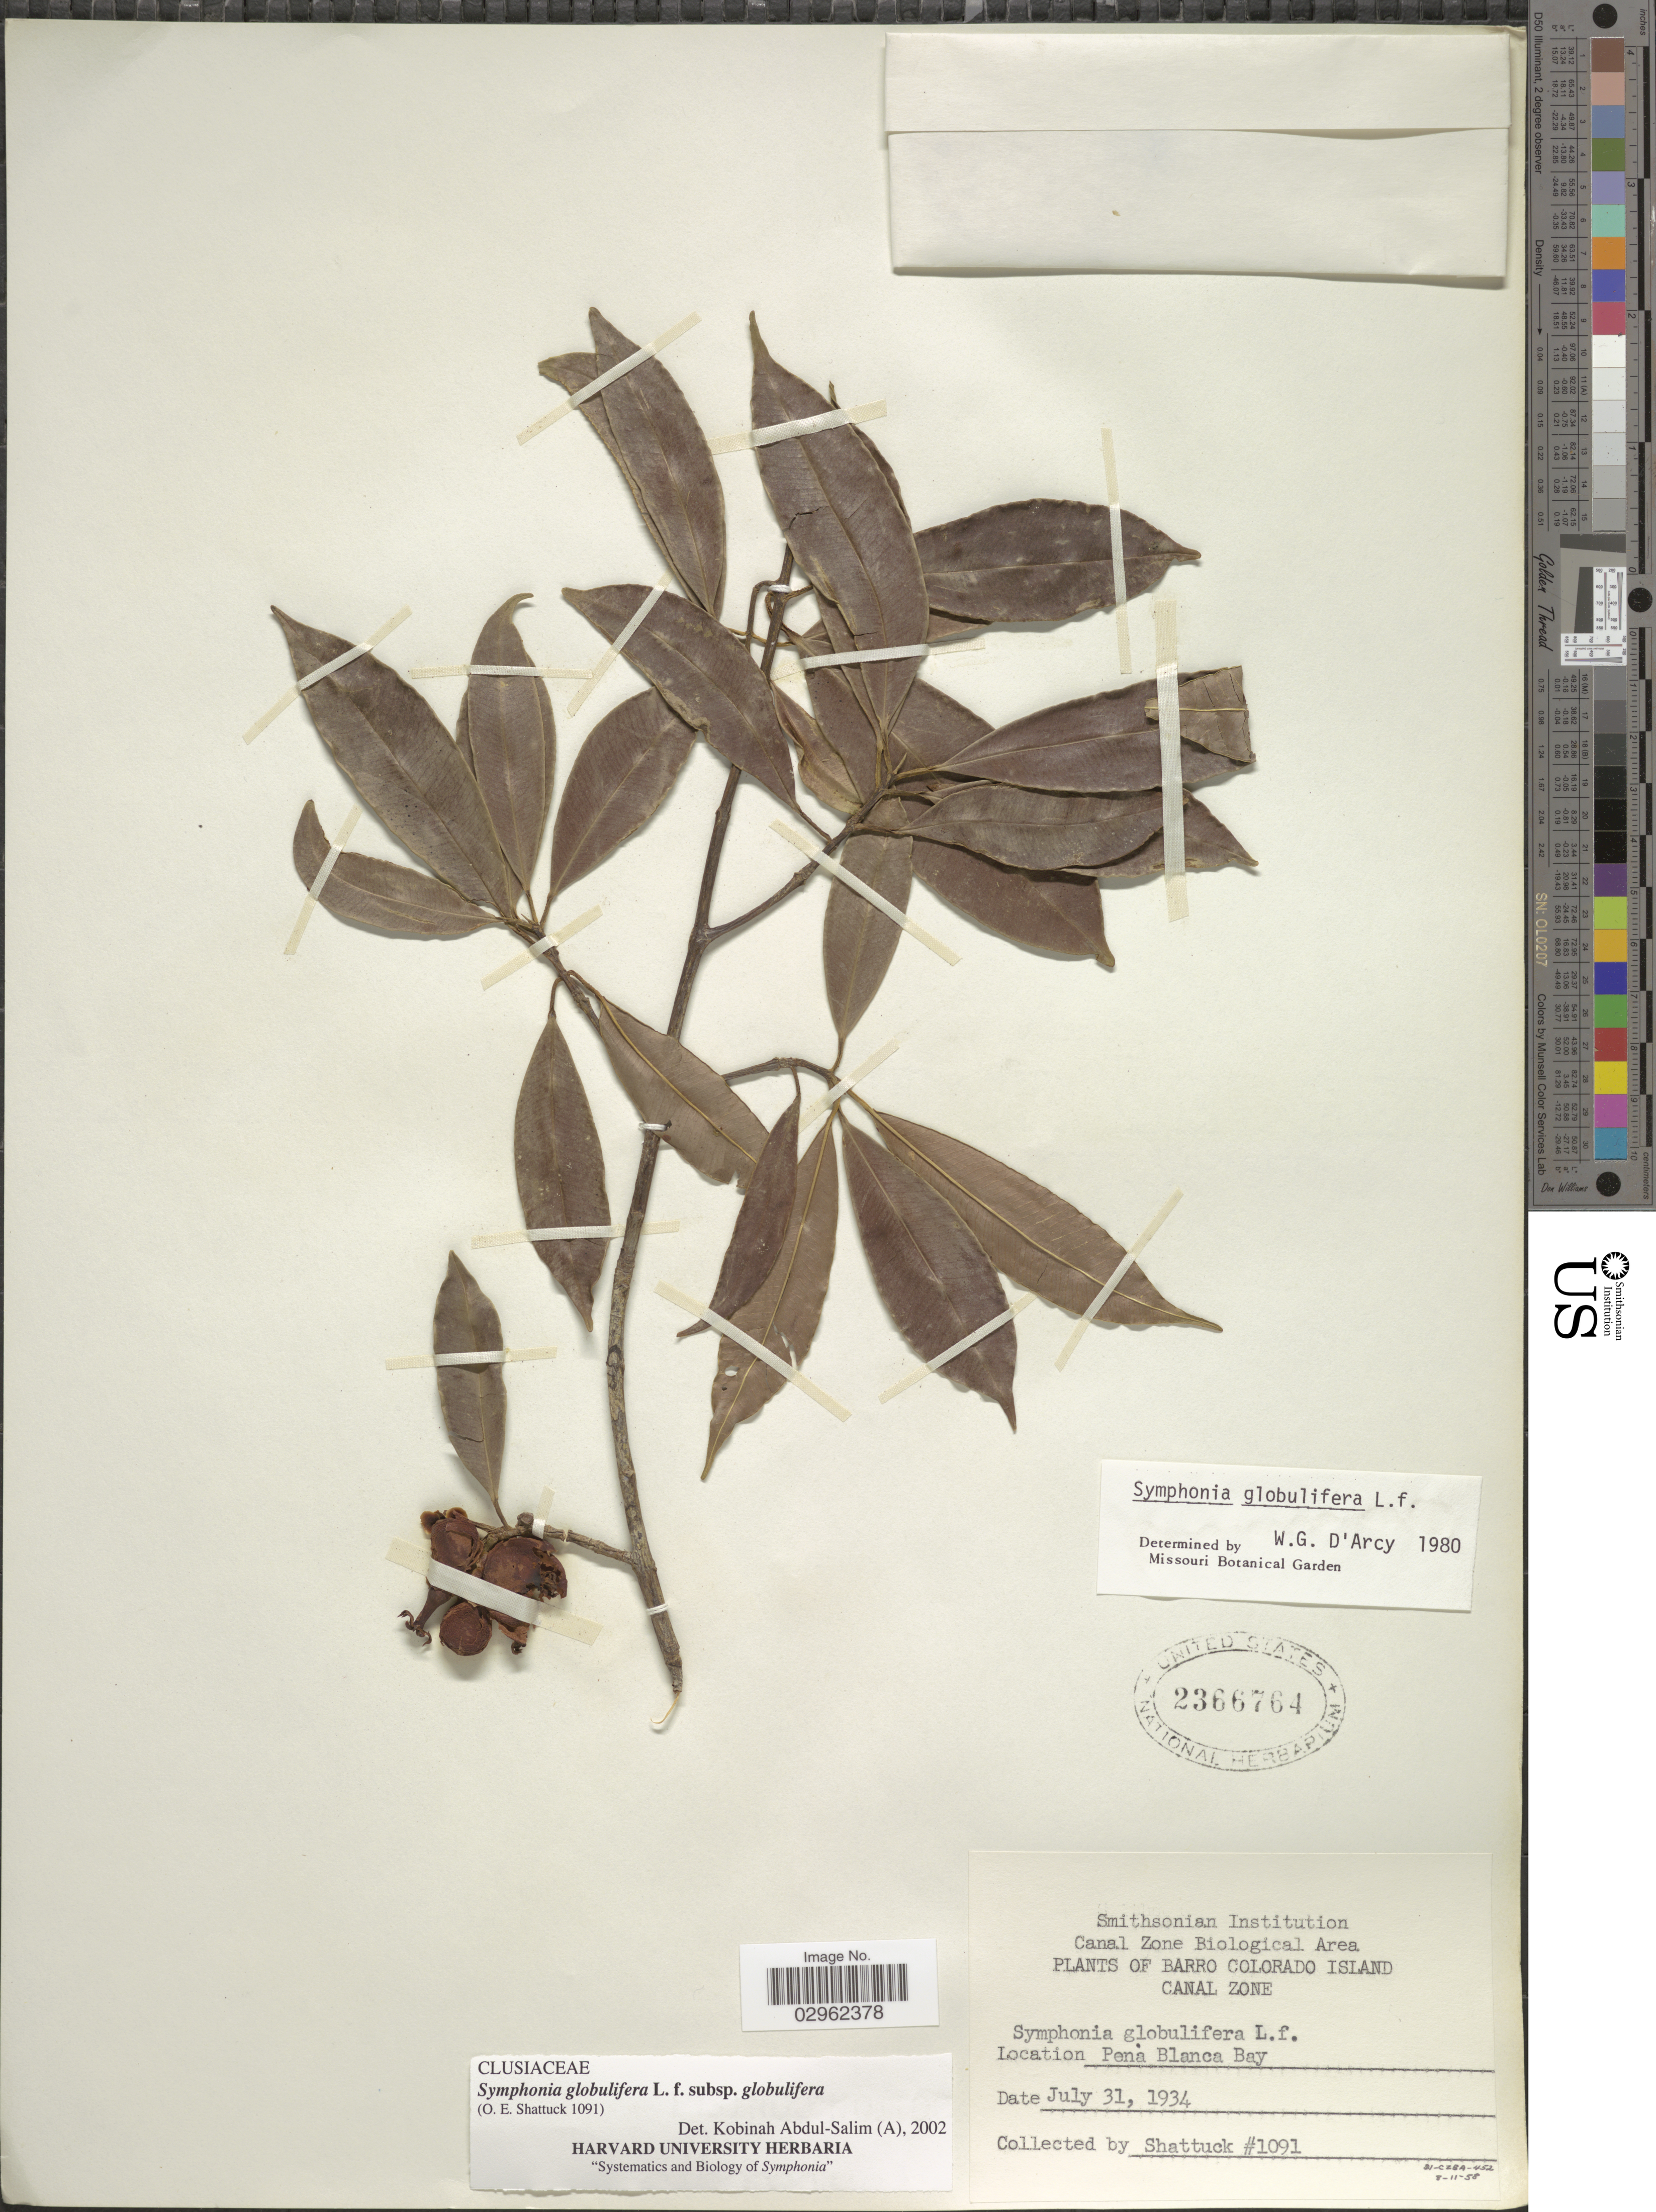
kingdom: Plantae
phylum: Tracheophyta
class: Magnoliopsida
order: Malpighiales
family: Clusiaceae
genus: Symphonia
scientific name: Symphonia globulifera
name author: L. f.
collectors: Shattuck, --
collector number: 1091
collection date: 1934-07-31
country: Panama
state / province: Panamá Oeste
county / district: Canal Zone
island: Barro Colorado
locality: Barro Colorado Island. Canal Zone. Pena Blanca Bay.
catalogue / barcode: US 2366764